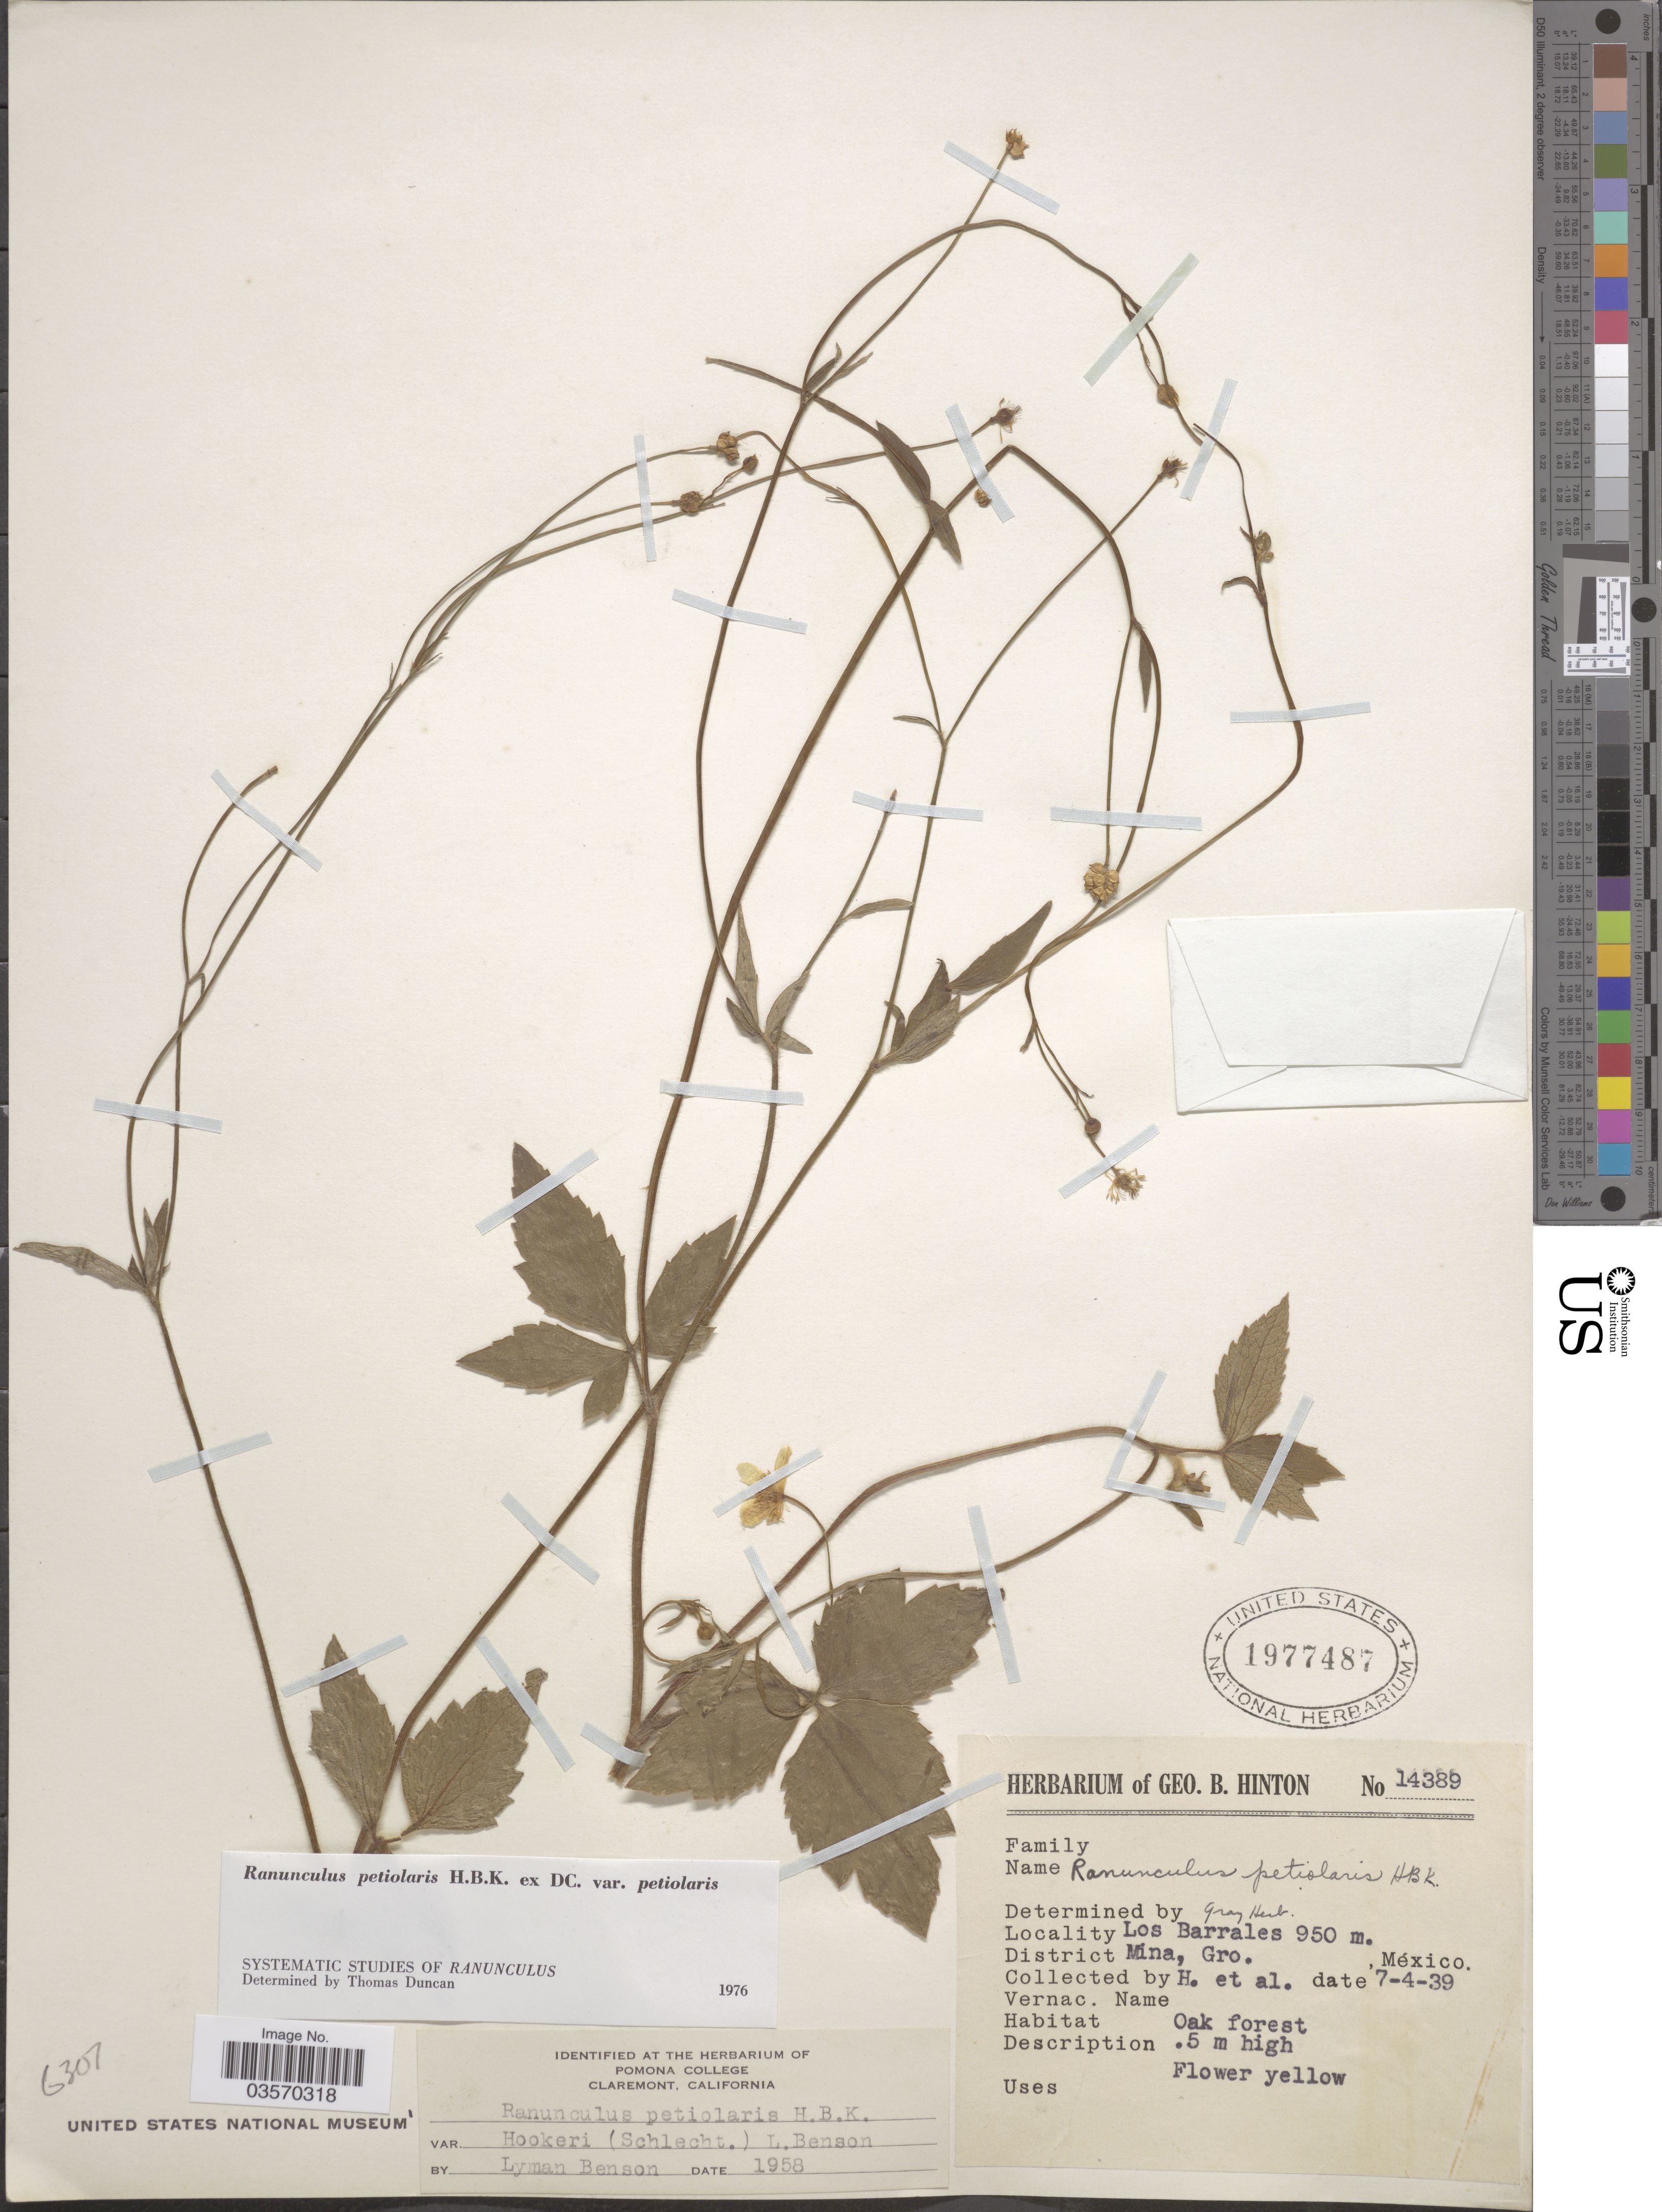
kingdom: Plantae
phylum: Tracheophyta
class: Magnoliopsida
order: Ranunculales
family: Ranunculaceae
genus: Ranunculus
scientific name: Ranunculus petiolaris var. petiolaris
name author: Kunth ex DC.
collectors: G. B. Hinton & et al.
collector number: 14389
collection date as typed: Transcribed d/m/y: 7/4/39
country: Mexico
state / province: Guerrero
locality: Los Barrales, District Mina.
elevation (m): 950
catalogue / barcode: US 1977487